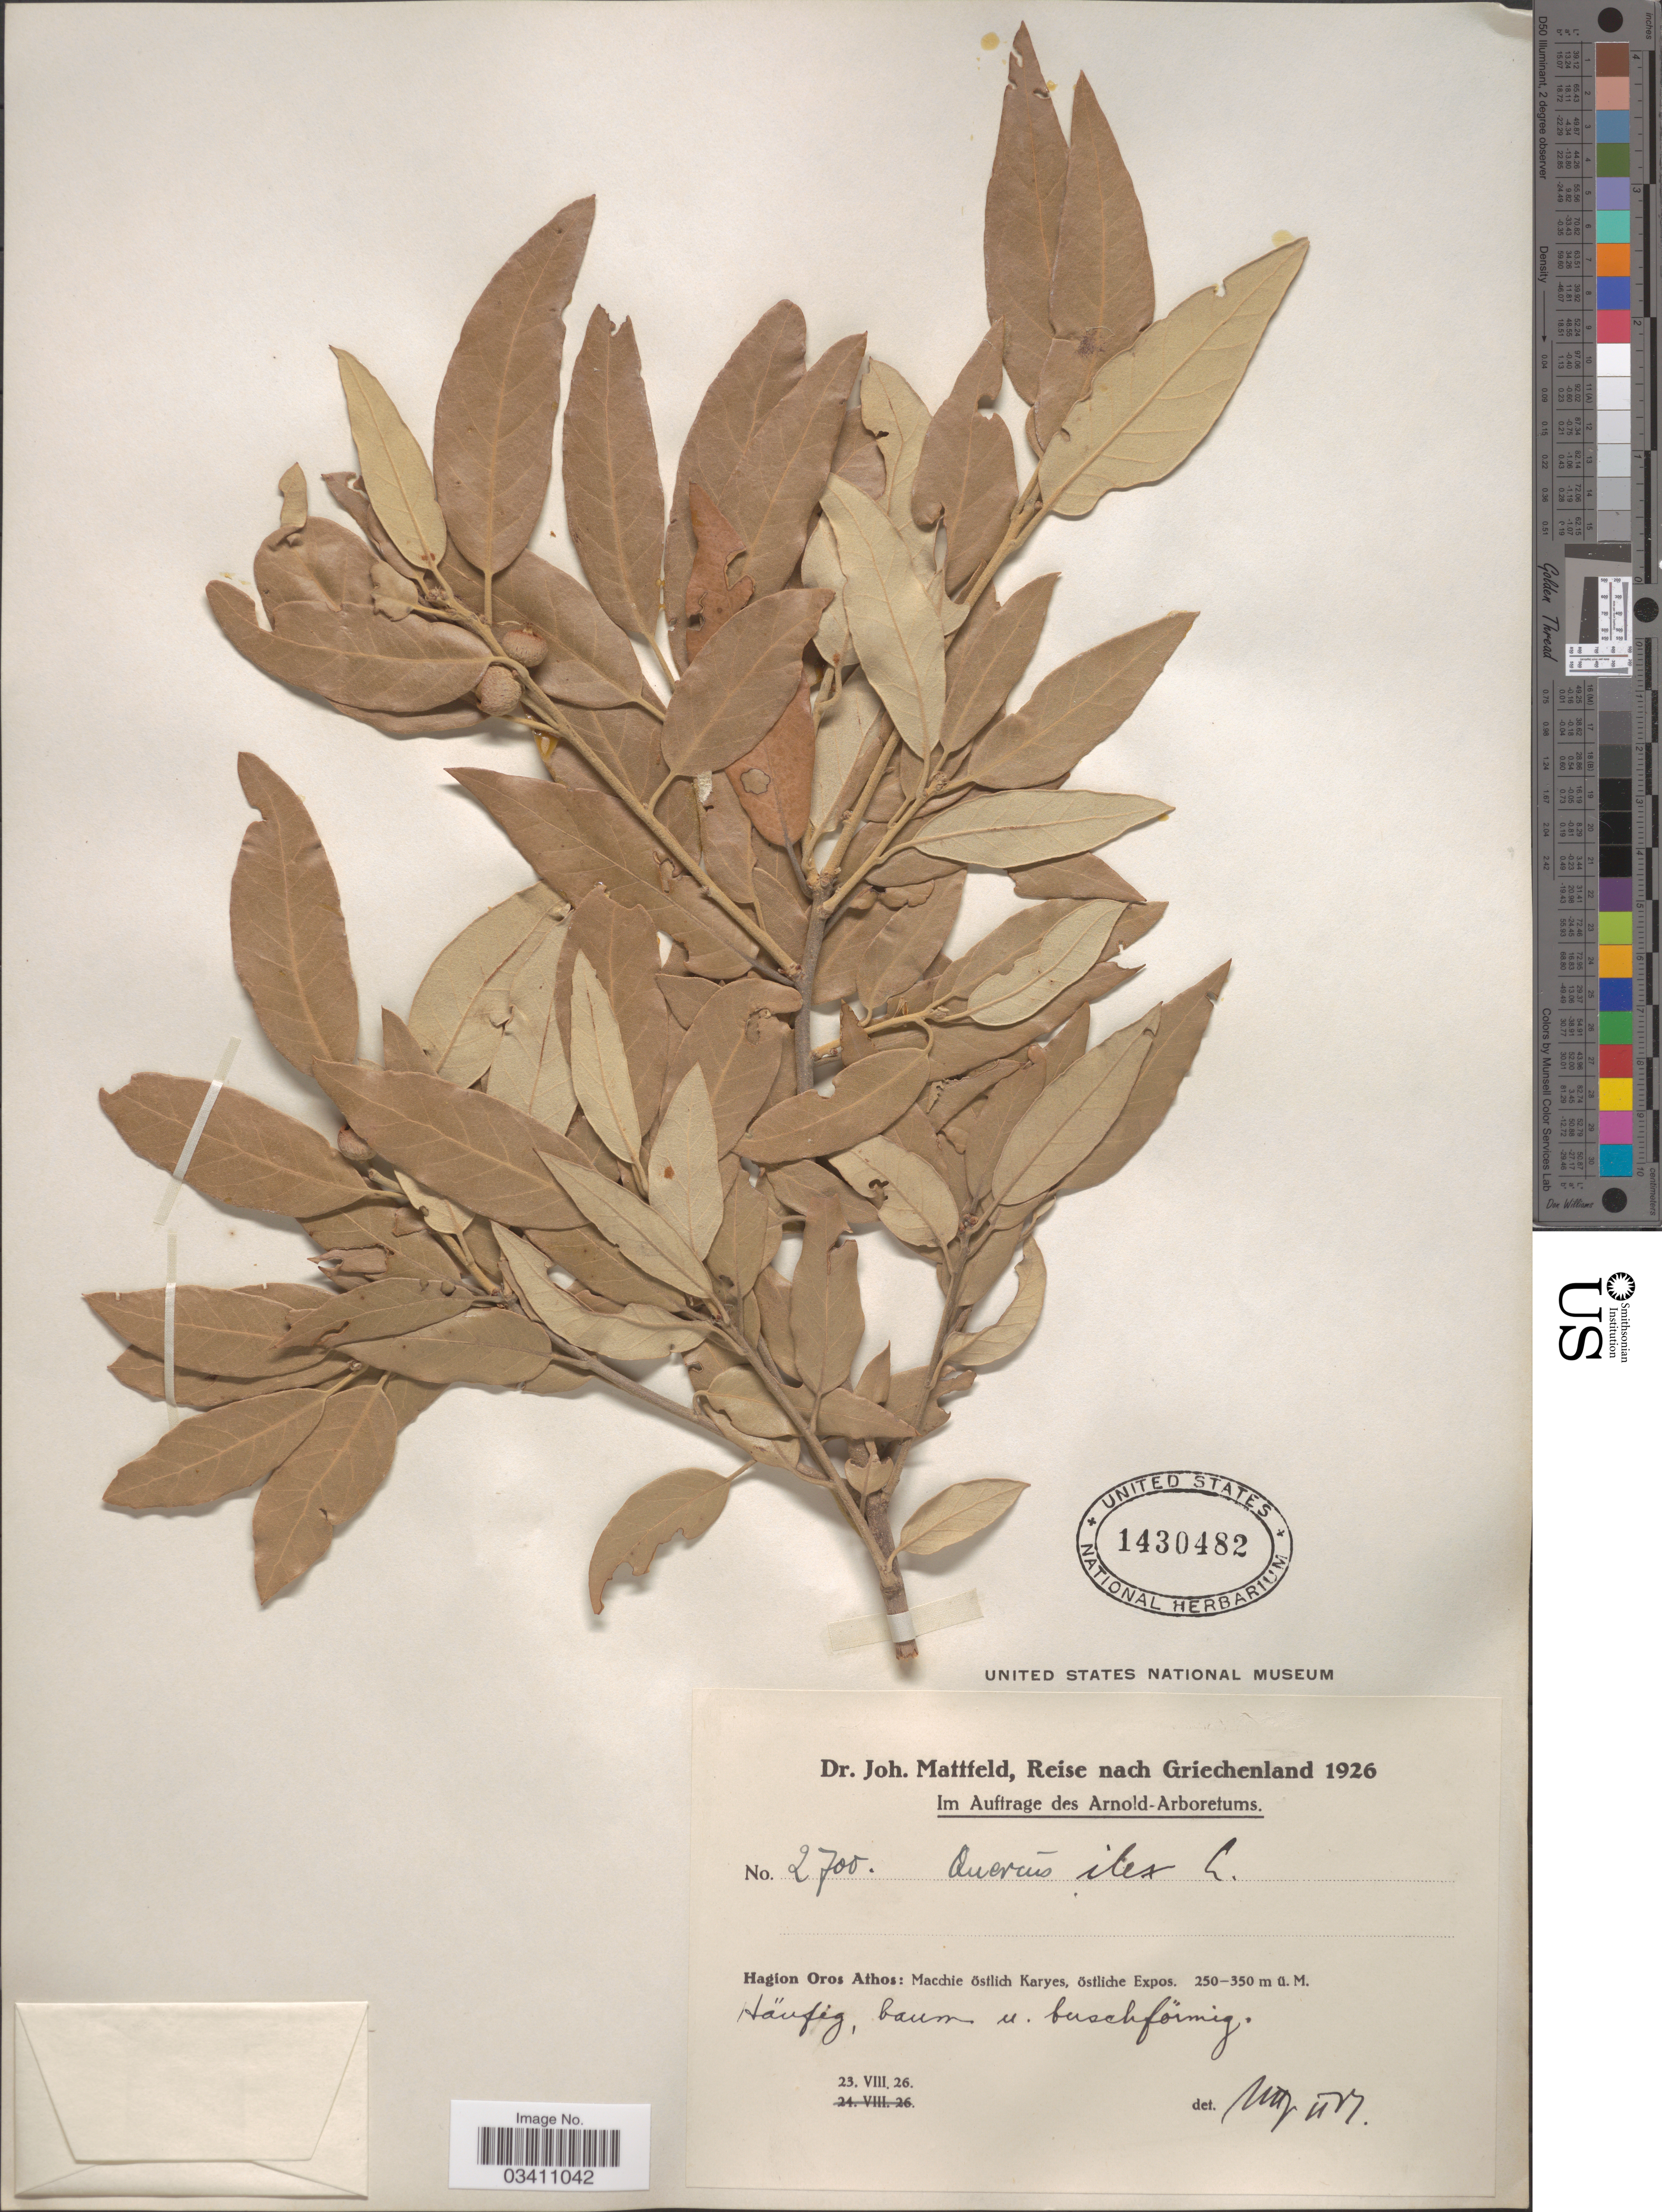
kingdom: Plantae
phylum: Tracheophyta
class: Magnoliopsida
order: Fagales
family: Fagaceae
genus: Quercus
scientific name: Quercus ilex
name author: Lour.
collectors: J. Mattfeld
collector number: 2700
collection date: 1926-08-23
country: Greece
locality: Griechenland. Hagion Oros Athos: Macchie östlich Karyes, östlich Expos.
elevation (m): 250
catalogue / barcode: US 1430482